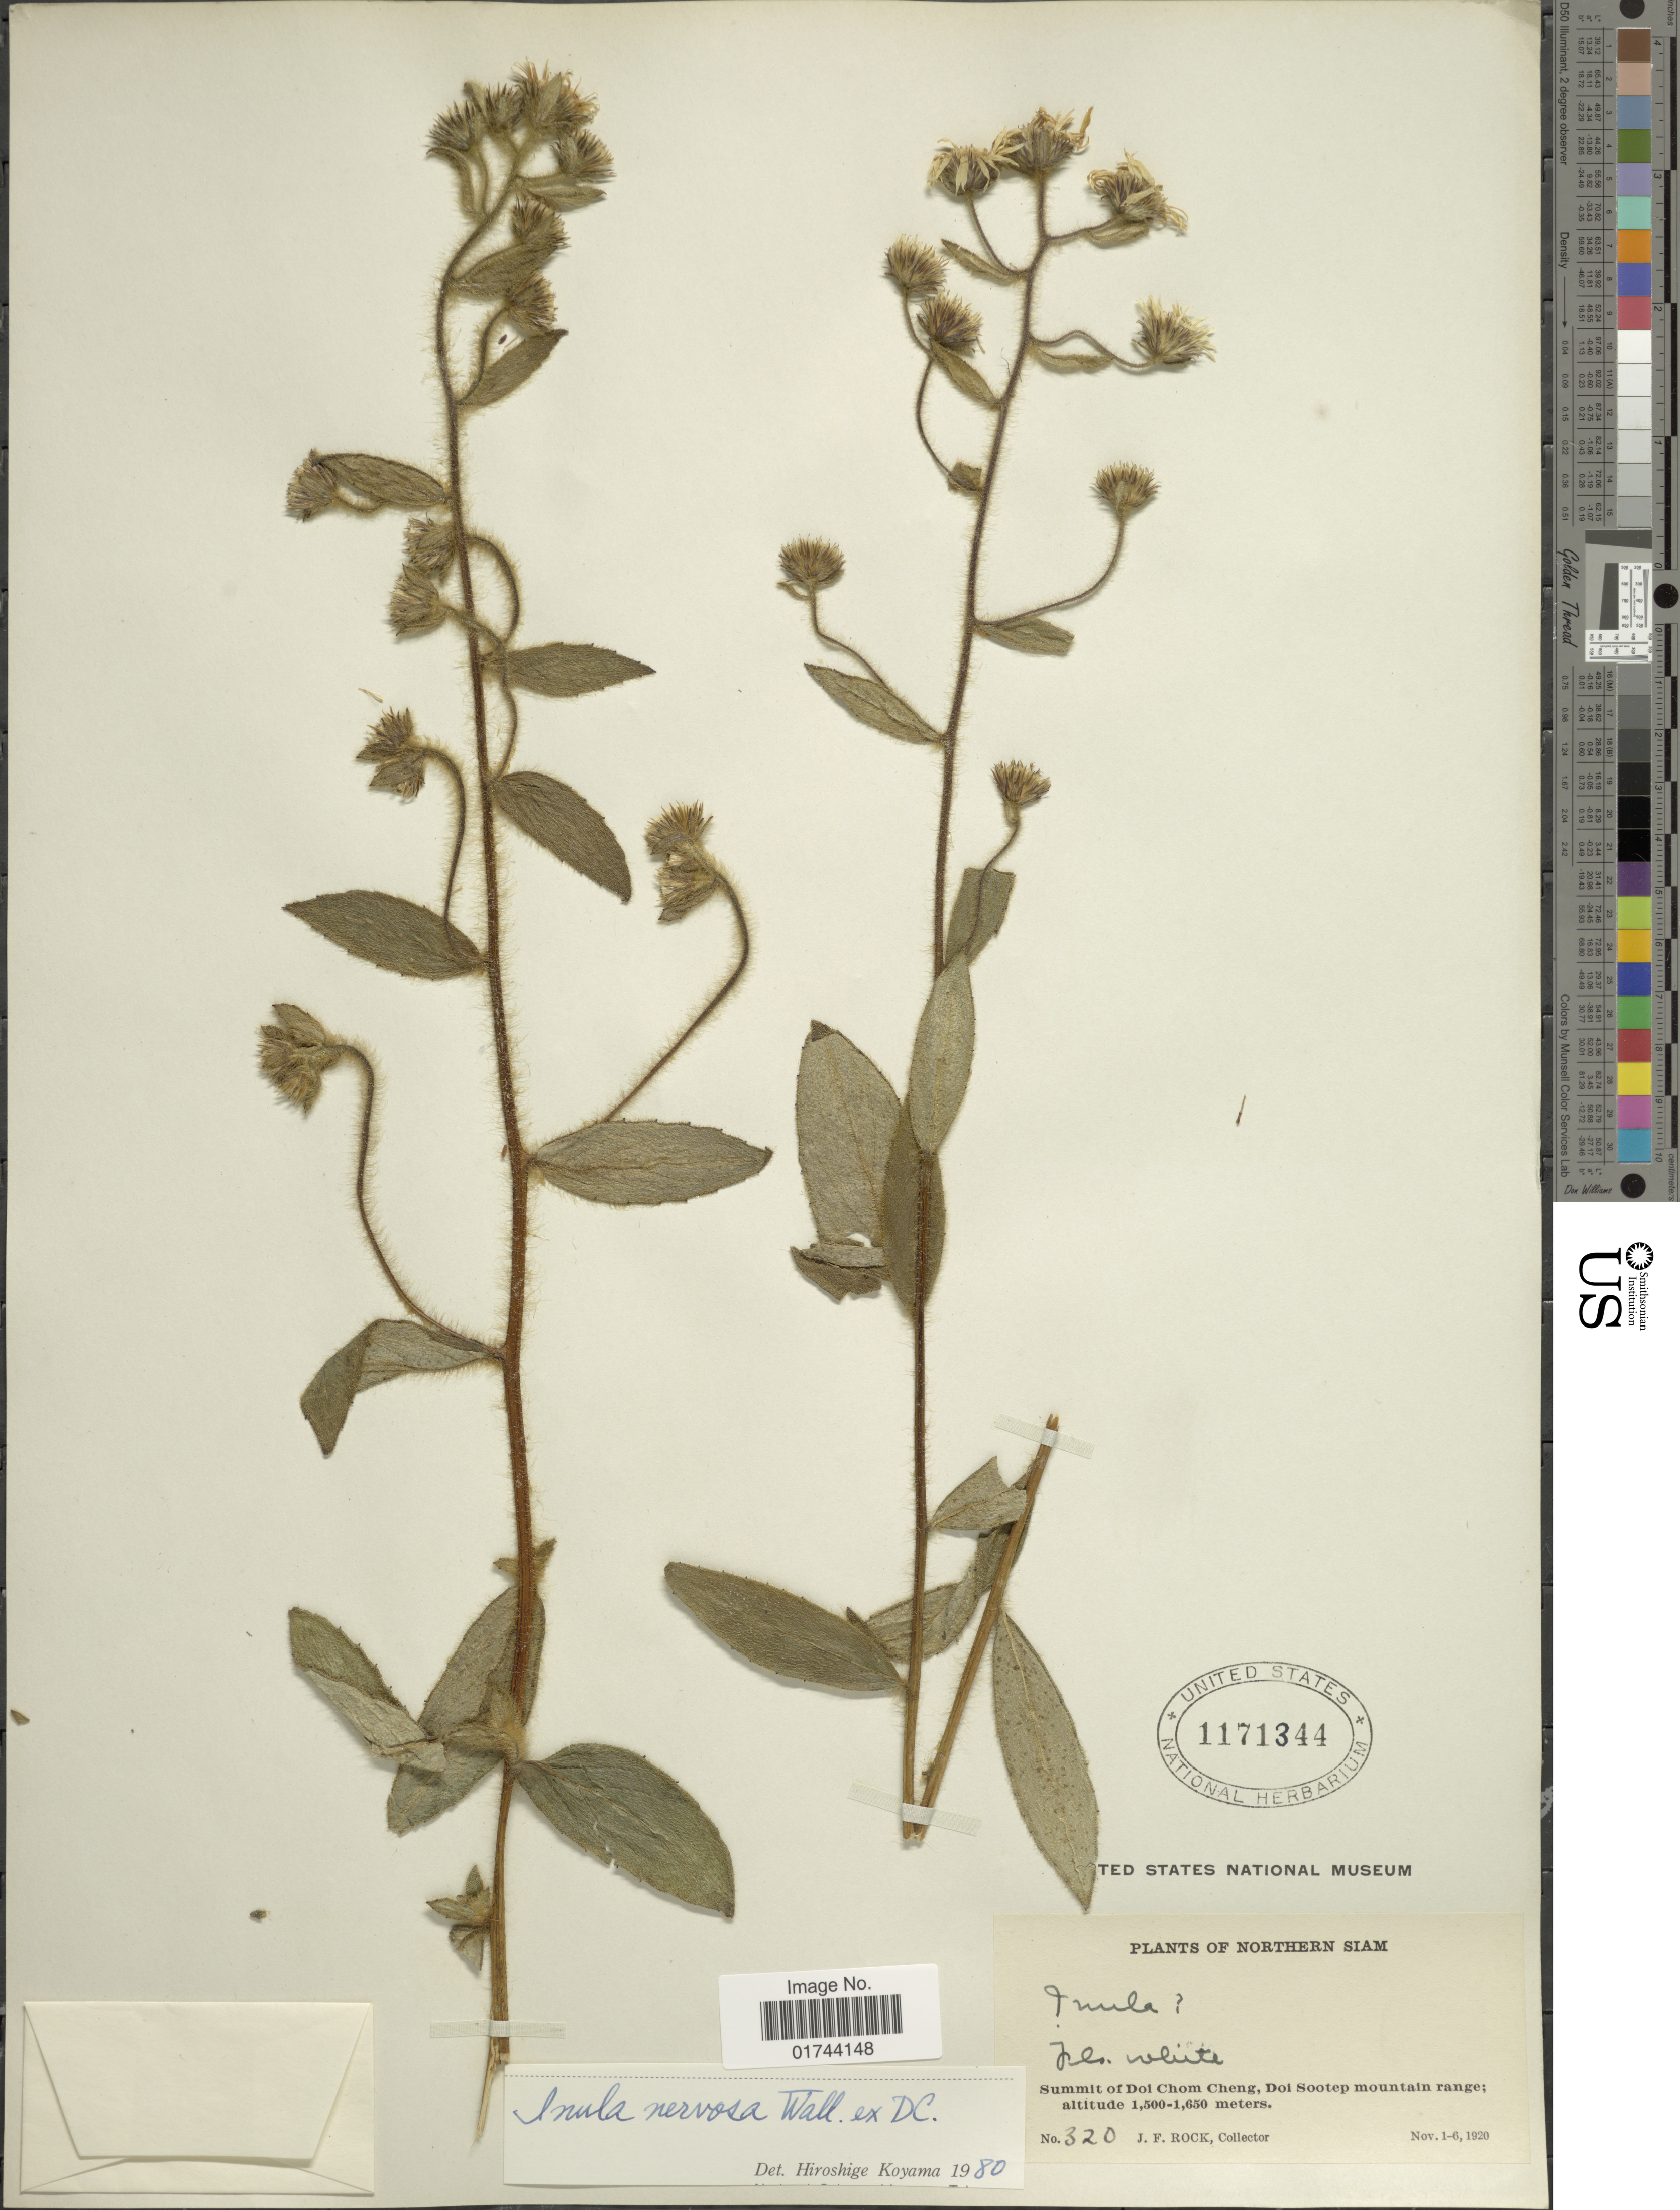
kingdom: Plantae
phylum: Tracheophyta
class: Magnoliopsida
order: Asterales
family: Asteraceae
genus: Inula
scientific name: Inula nervosa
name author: Wall. ex DC.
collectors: J. Rock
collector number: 320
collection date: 1920-11-01/1920-11-06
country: Thailand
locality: Northern Siam, summit of Doi Chom Cheng, Doi Sootep mountain range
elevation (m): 1500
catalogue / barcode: US 1171344